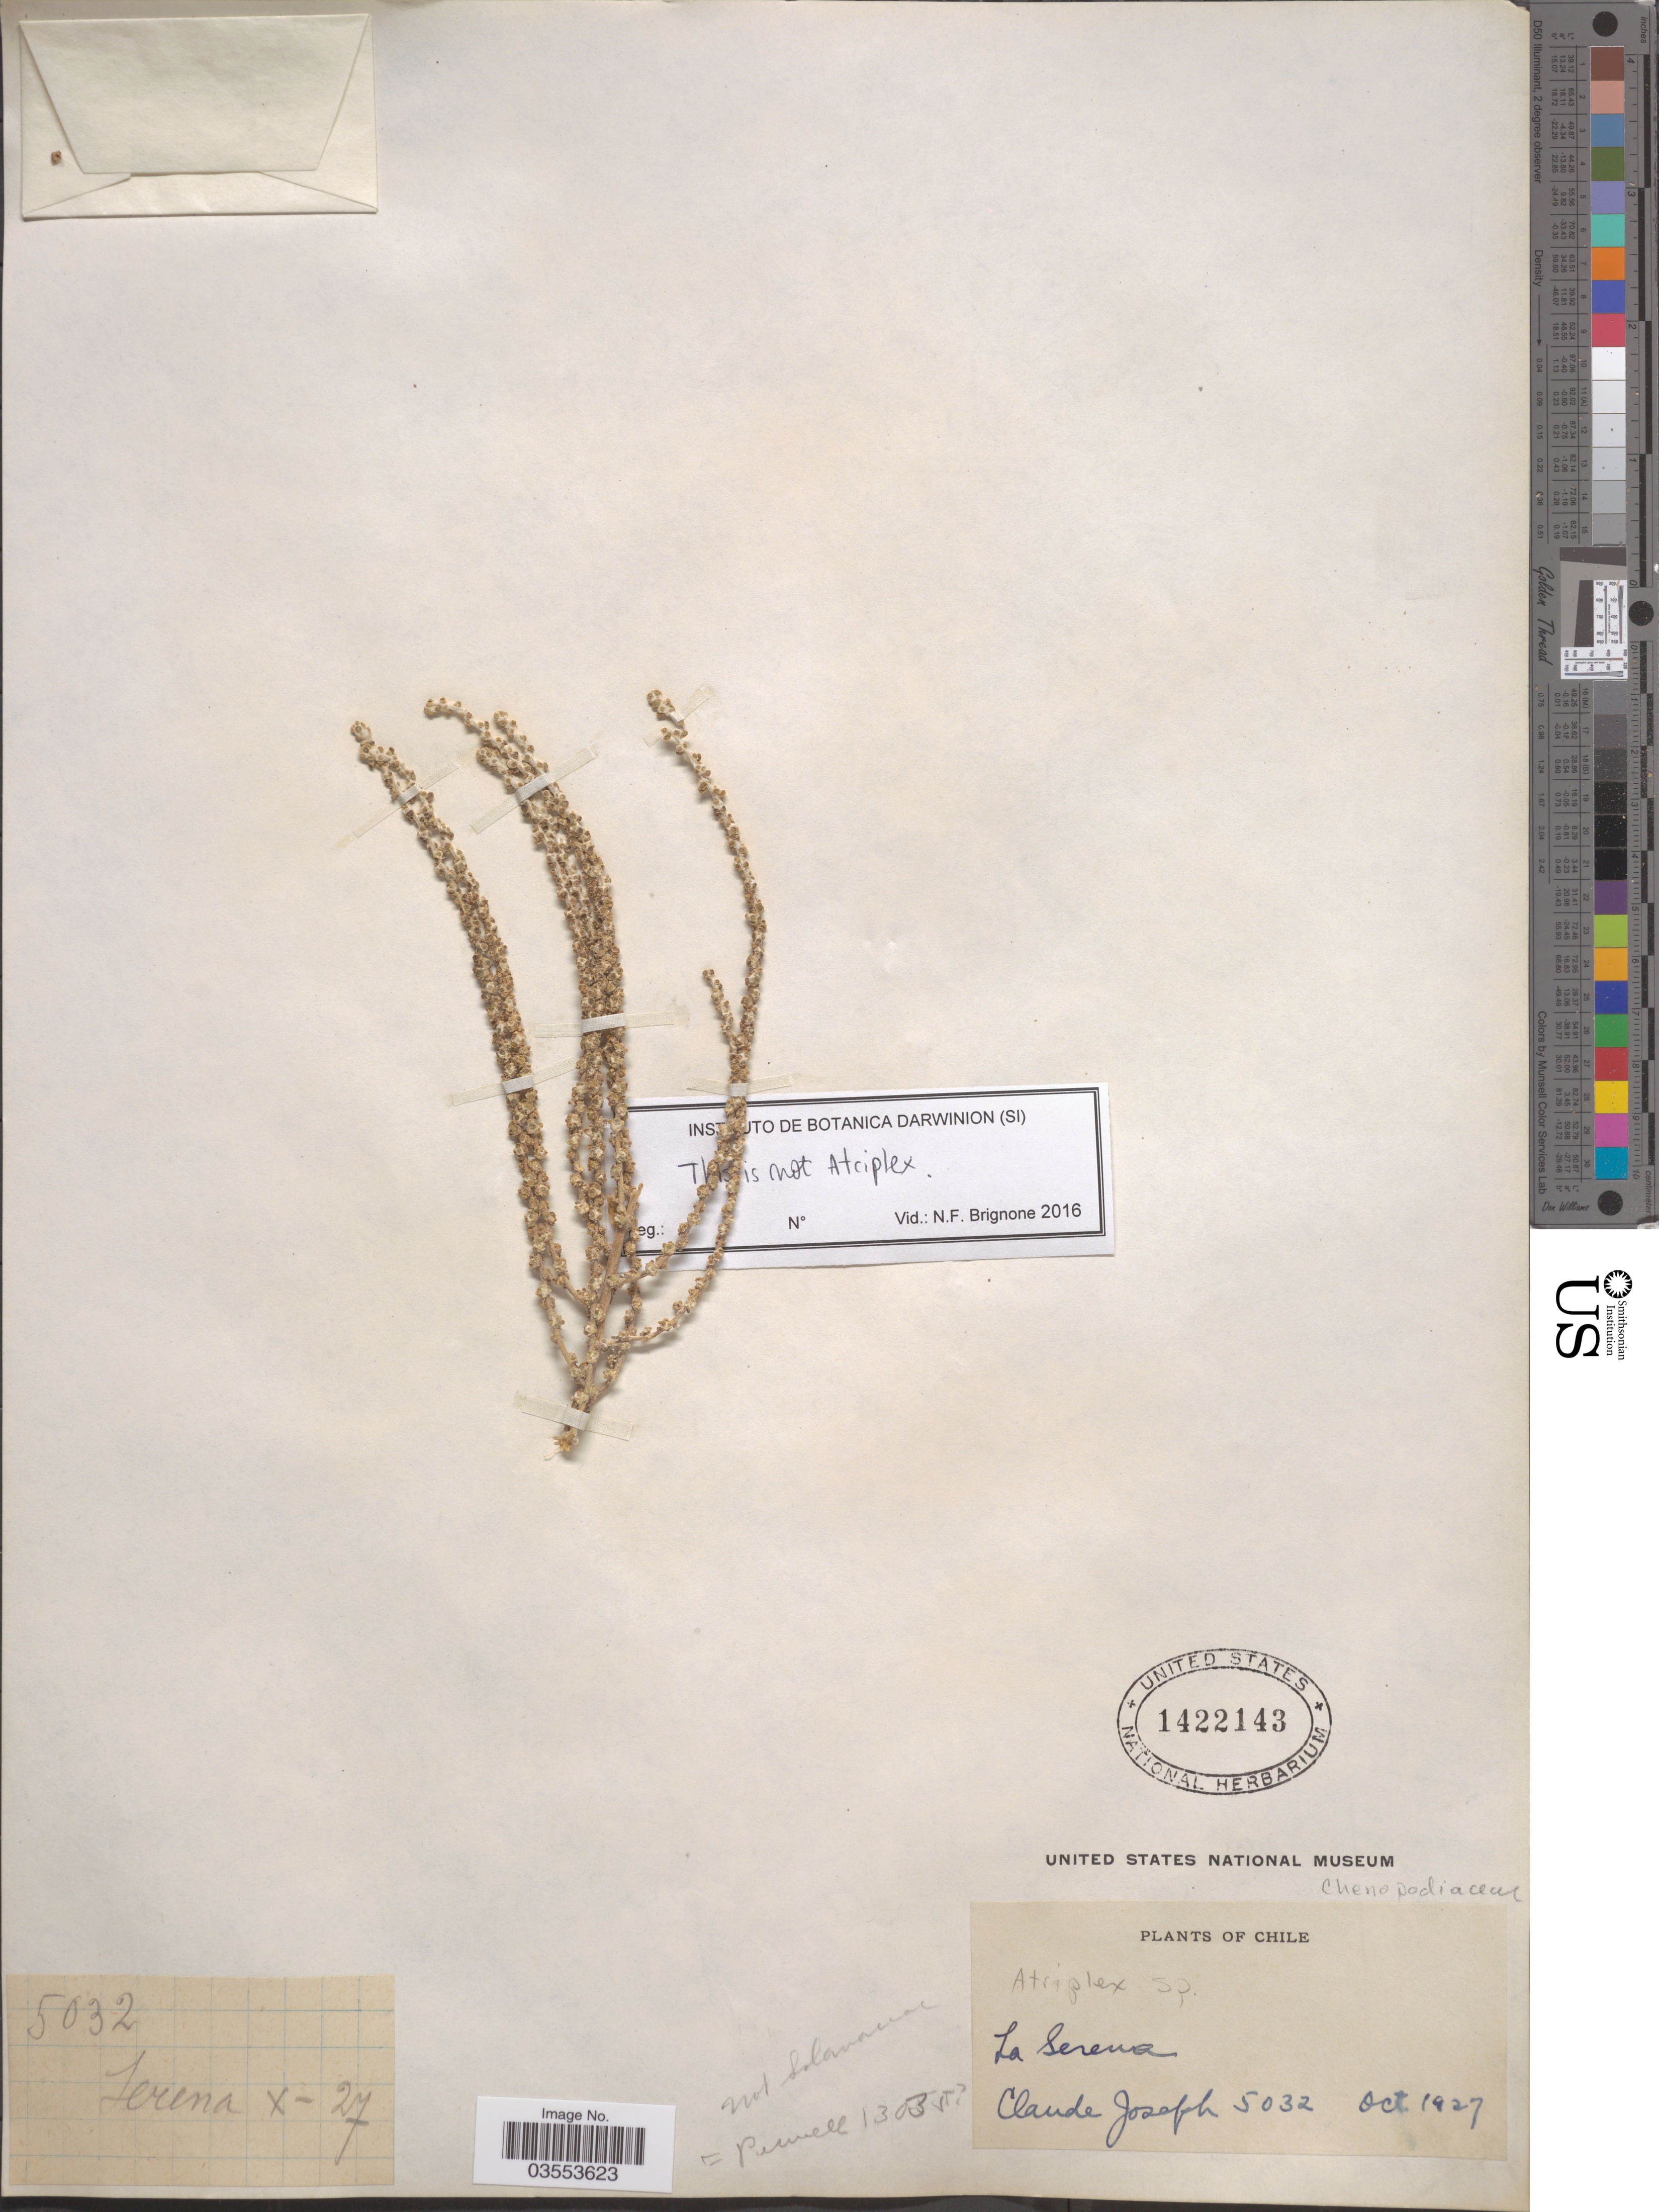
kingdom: Plantae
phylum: Tracheophyta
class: Magnoliopsida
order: Caryophyllales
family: Amaranthaceae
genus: Atriplex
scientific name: Atriplex sp.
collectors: C. Joseph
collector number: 5032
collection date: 1927-10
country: Chile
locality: La Serena.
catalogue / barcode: US 1422143